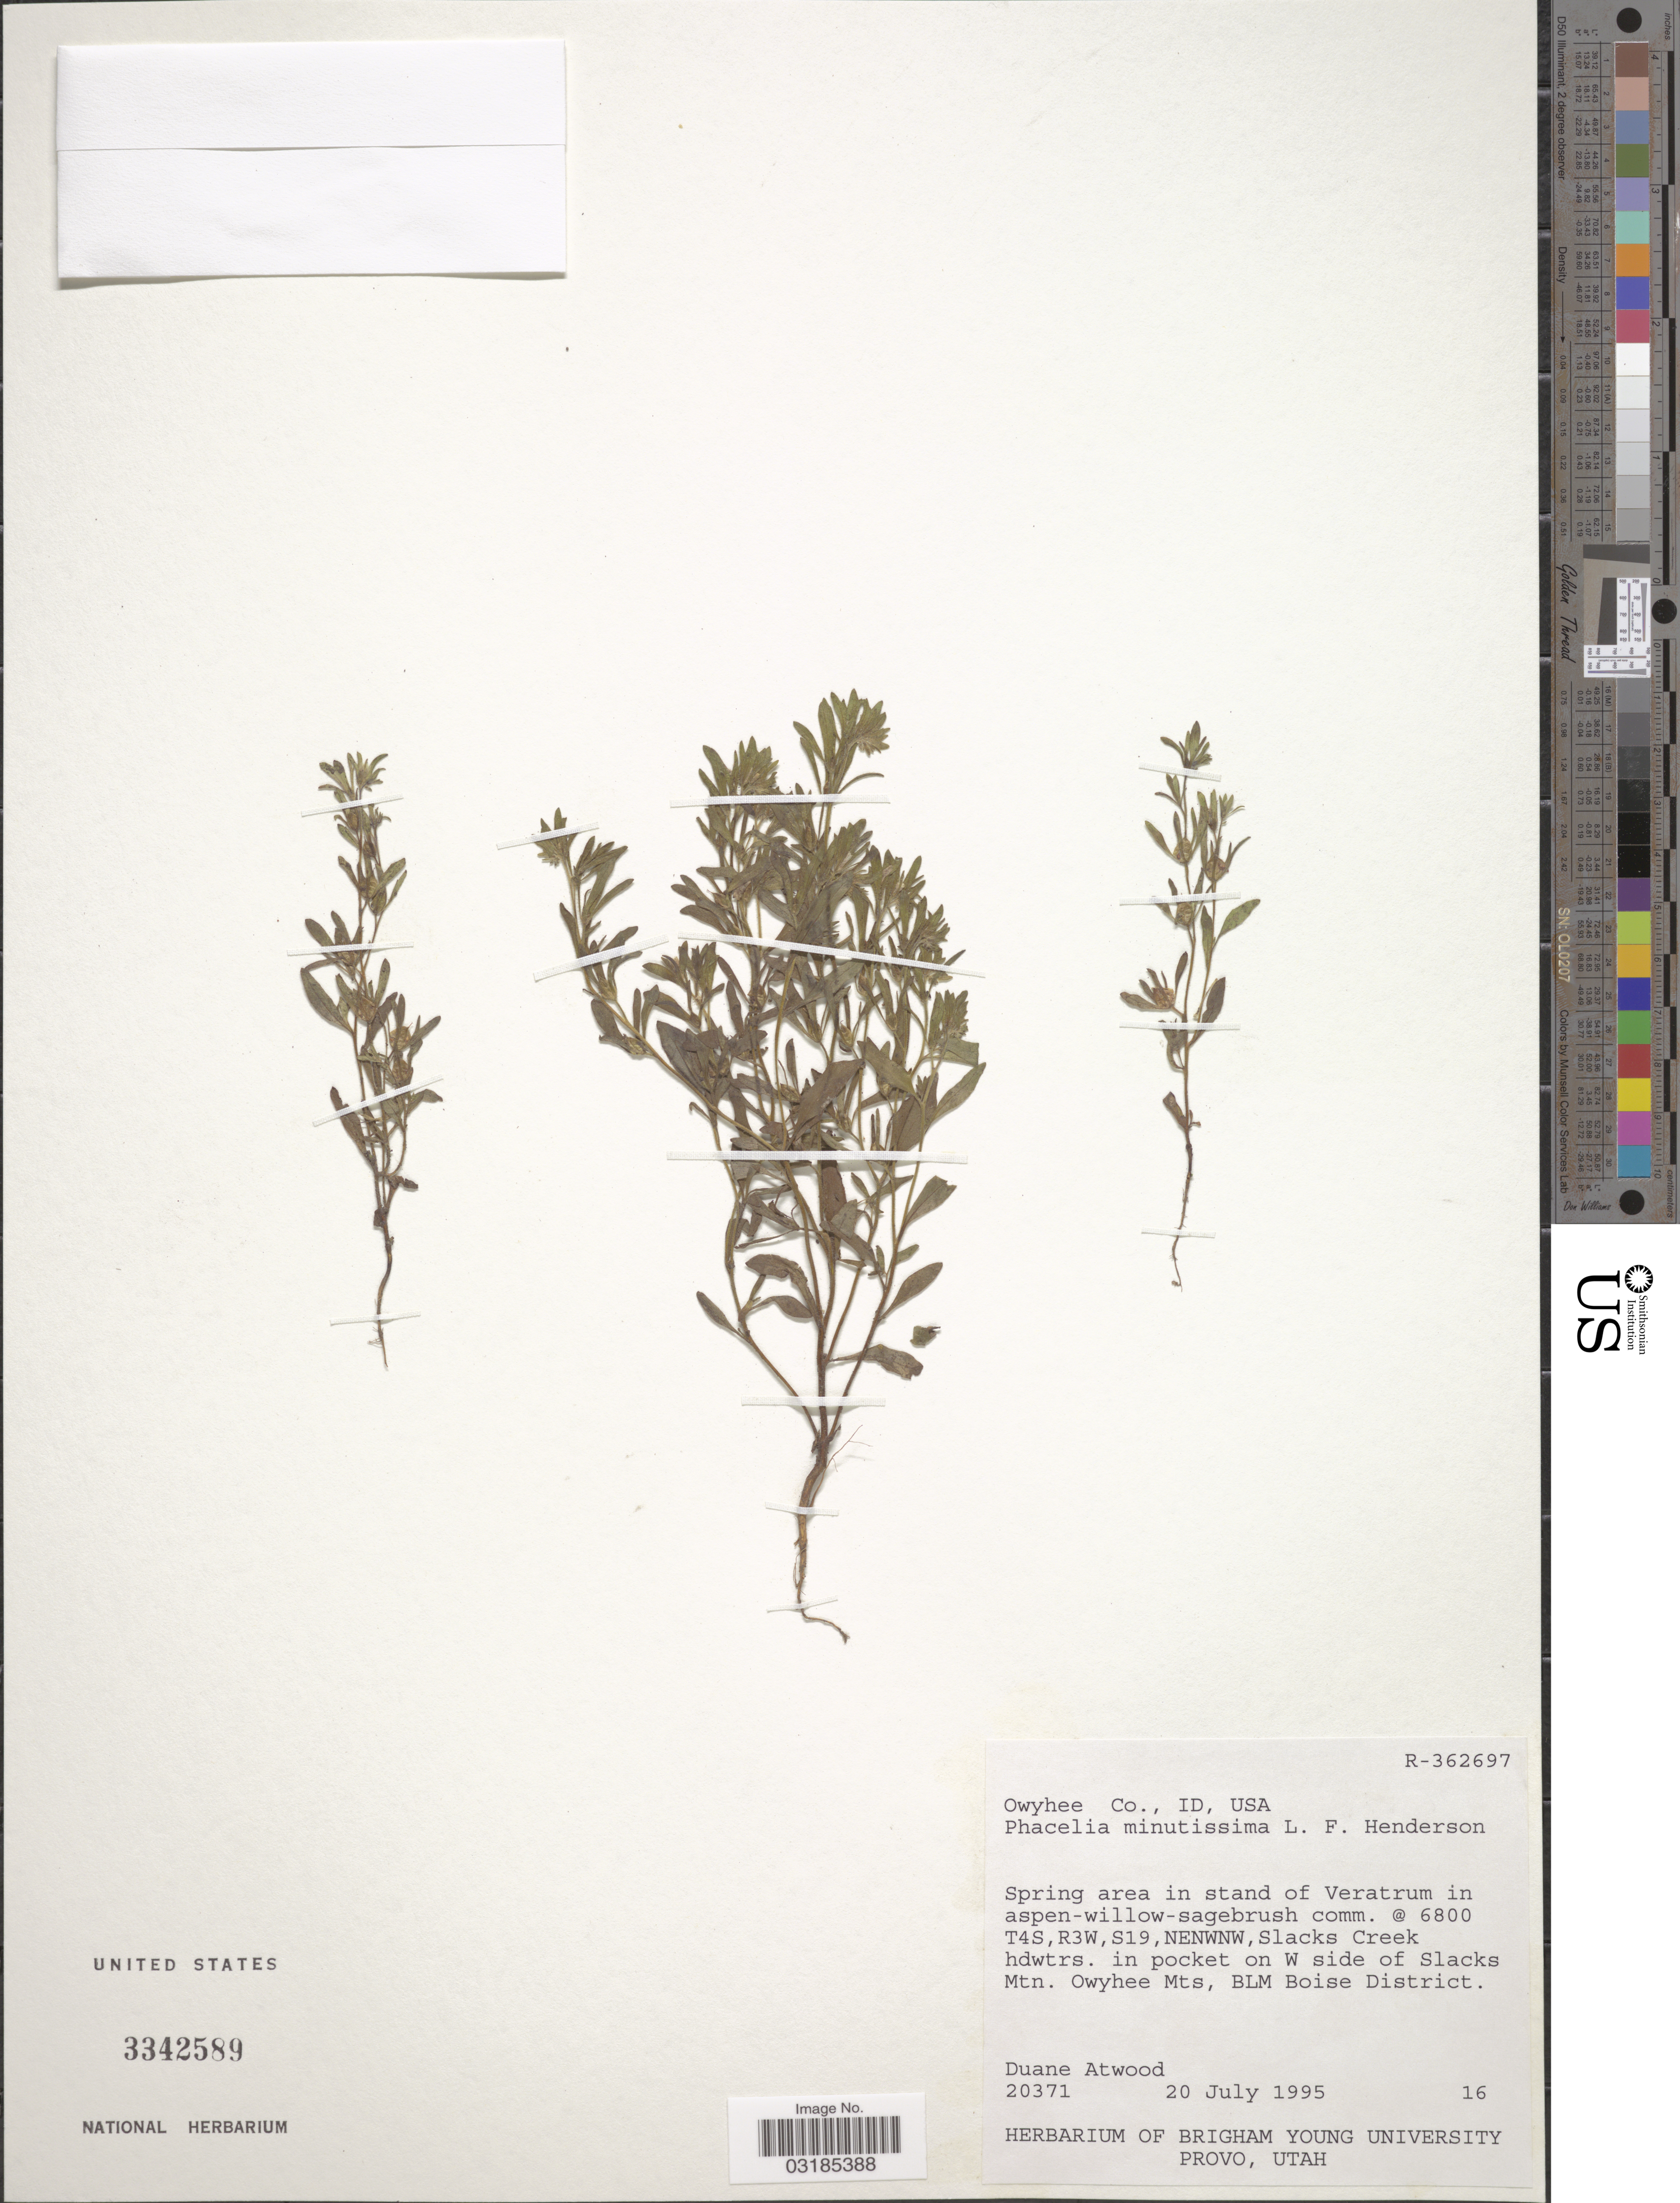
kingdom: Plantae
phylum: Tracheophyta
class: Magnoliopsida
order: Boraginales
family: Hydrophyllaceae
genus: Phacelia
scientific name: Phacelia minutissima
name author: L.F. Hend.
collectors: D. Atwood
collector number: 20317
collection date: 1995-07-20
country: United States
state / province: Idaho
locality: Owyhee Co. @ 6800 T4S, R3W, S19, NENWNW, Slacks Creek hdwtrs. in pocket on W side of Slacks Mtn. Owyhee Mts. BLM Boise District.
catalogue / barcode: US 3342589